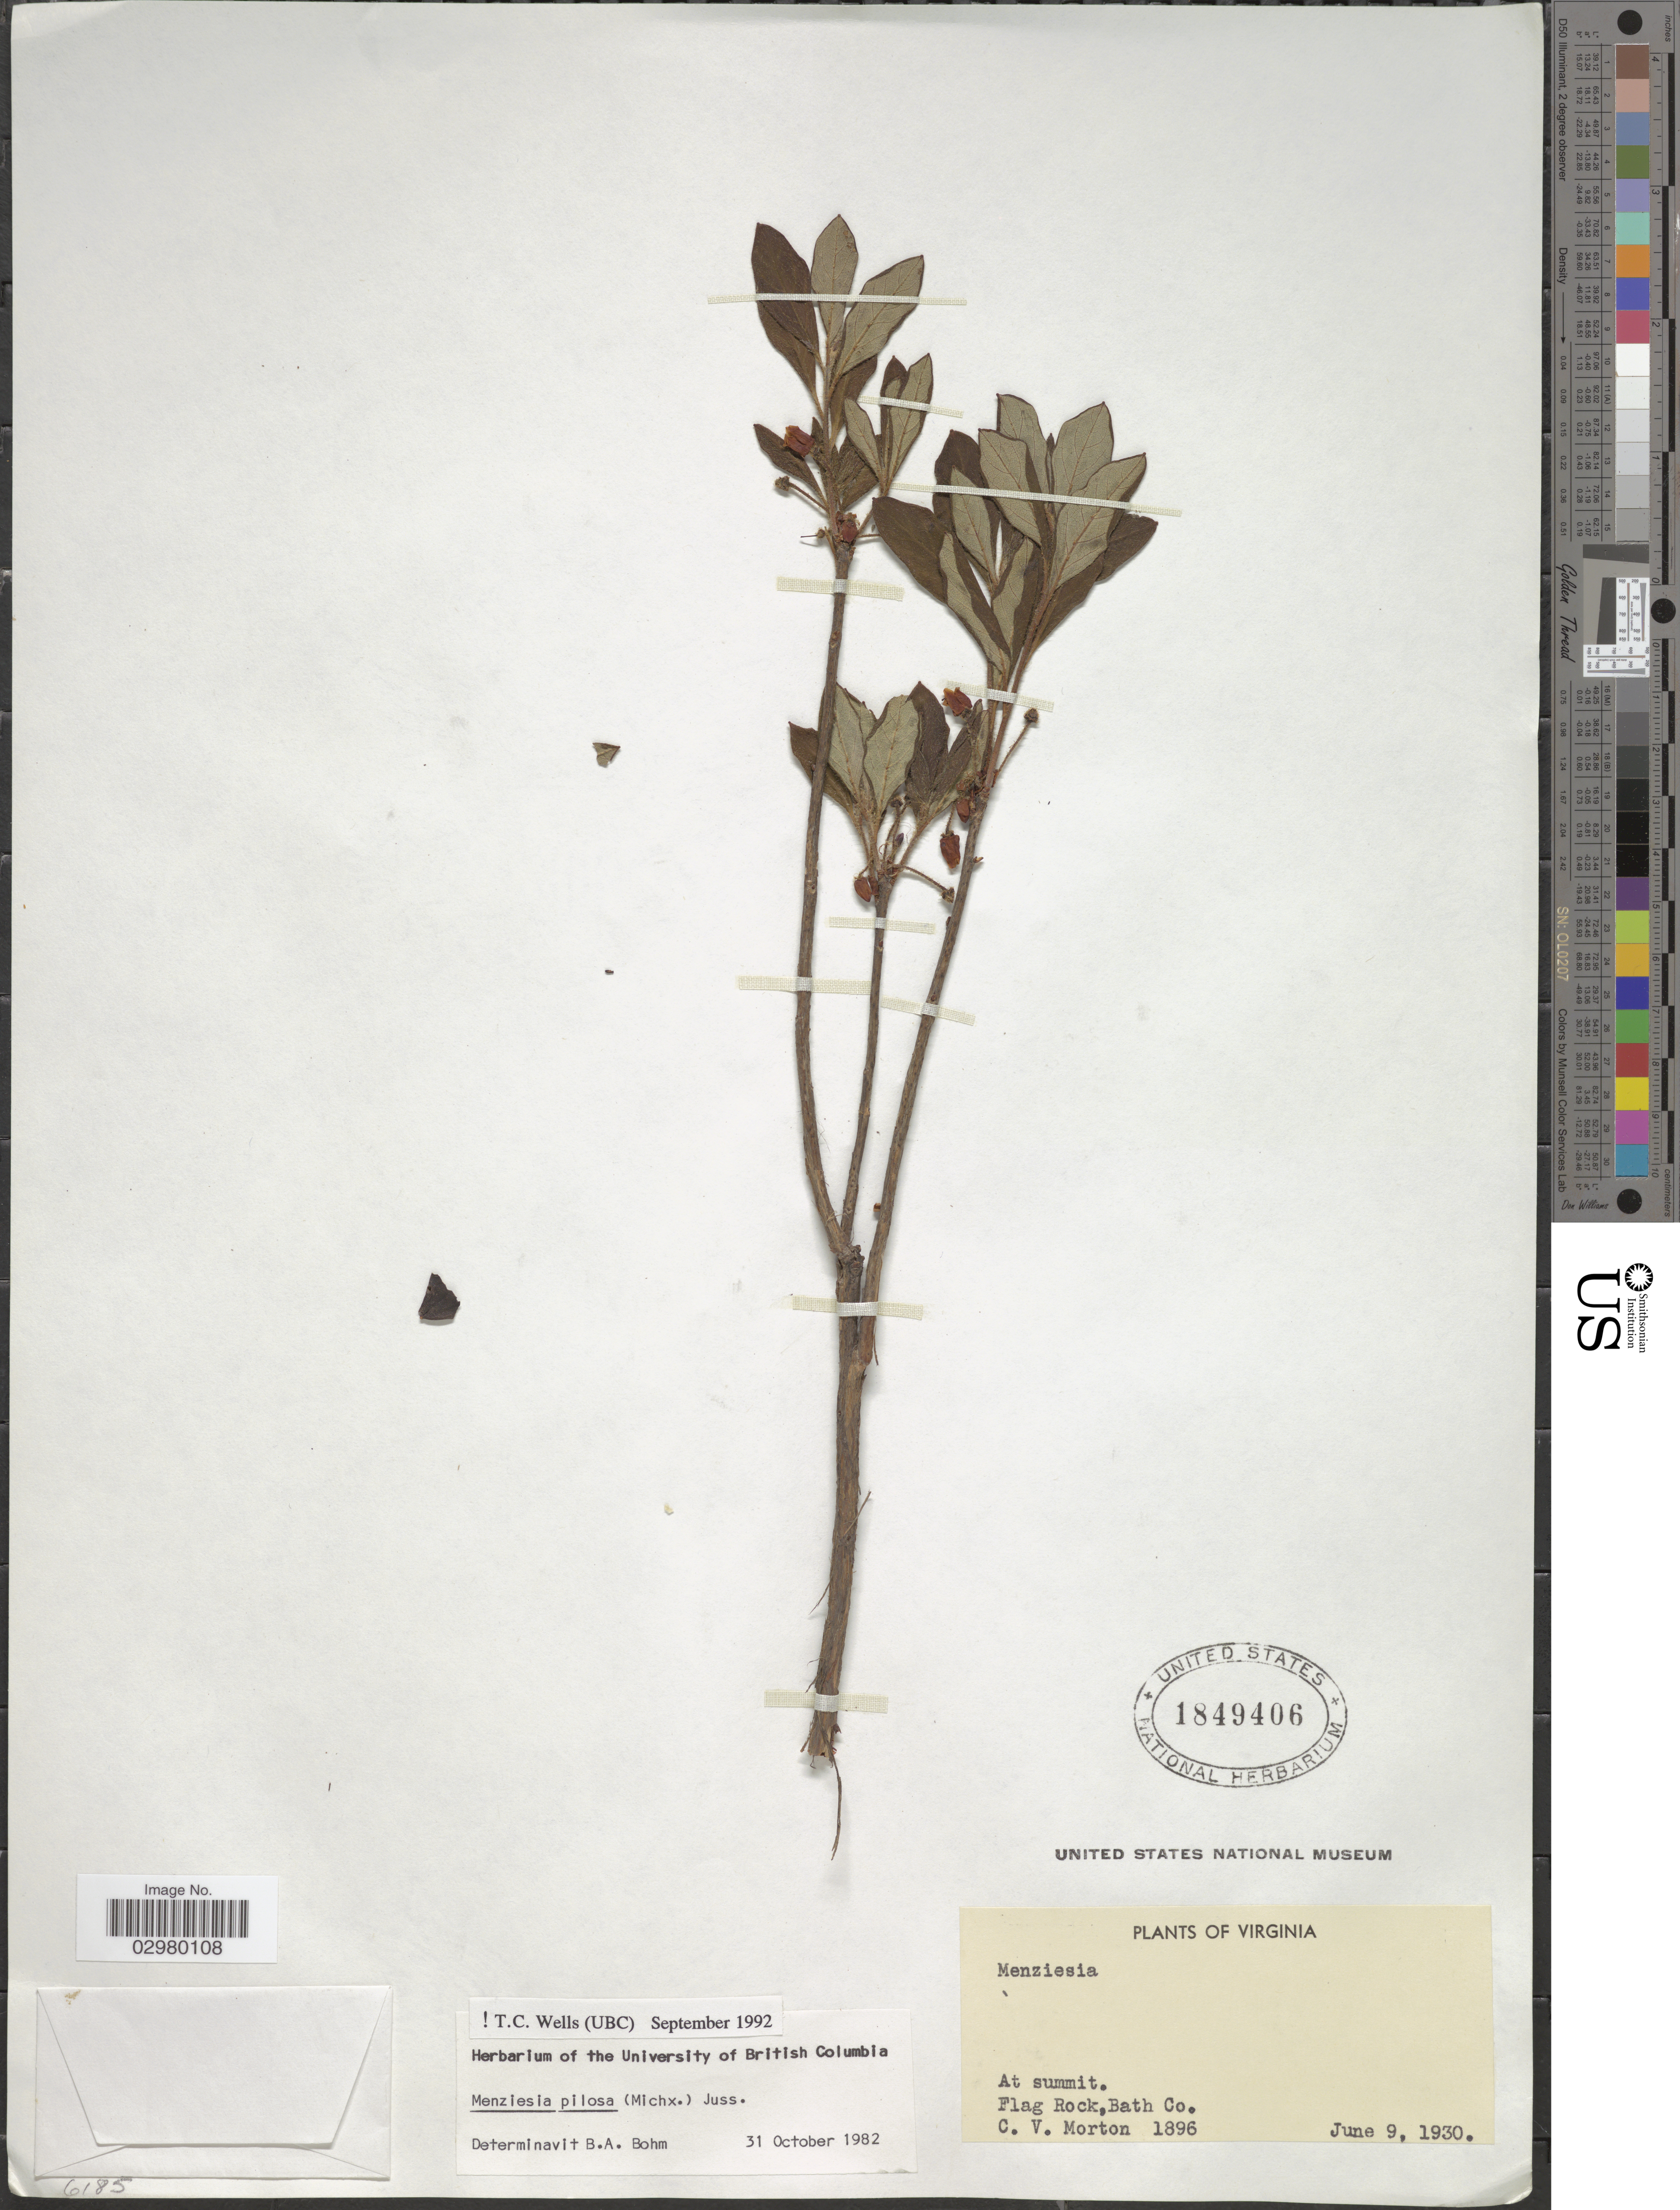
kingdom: Plantae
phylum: Tracheophyta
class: Magnoliopsida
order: Ericales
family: Ericaceae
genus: Menziesia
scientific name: Menziesia pilosa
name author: (Michx.) Juss.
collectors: C. V. Morton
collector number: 1896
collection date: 1930-06-09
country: United States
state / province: Virginia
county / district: Bath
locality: At summit. Flag Rock, Bath Co.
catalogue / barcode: US 1849406